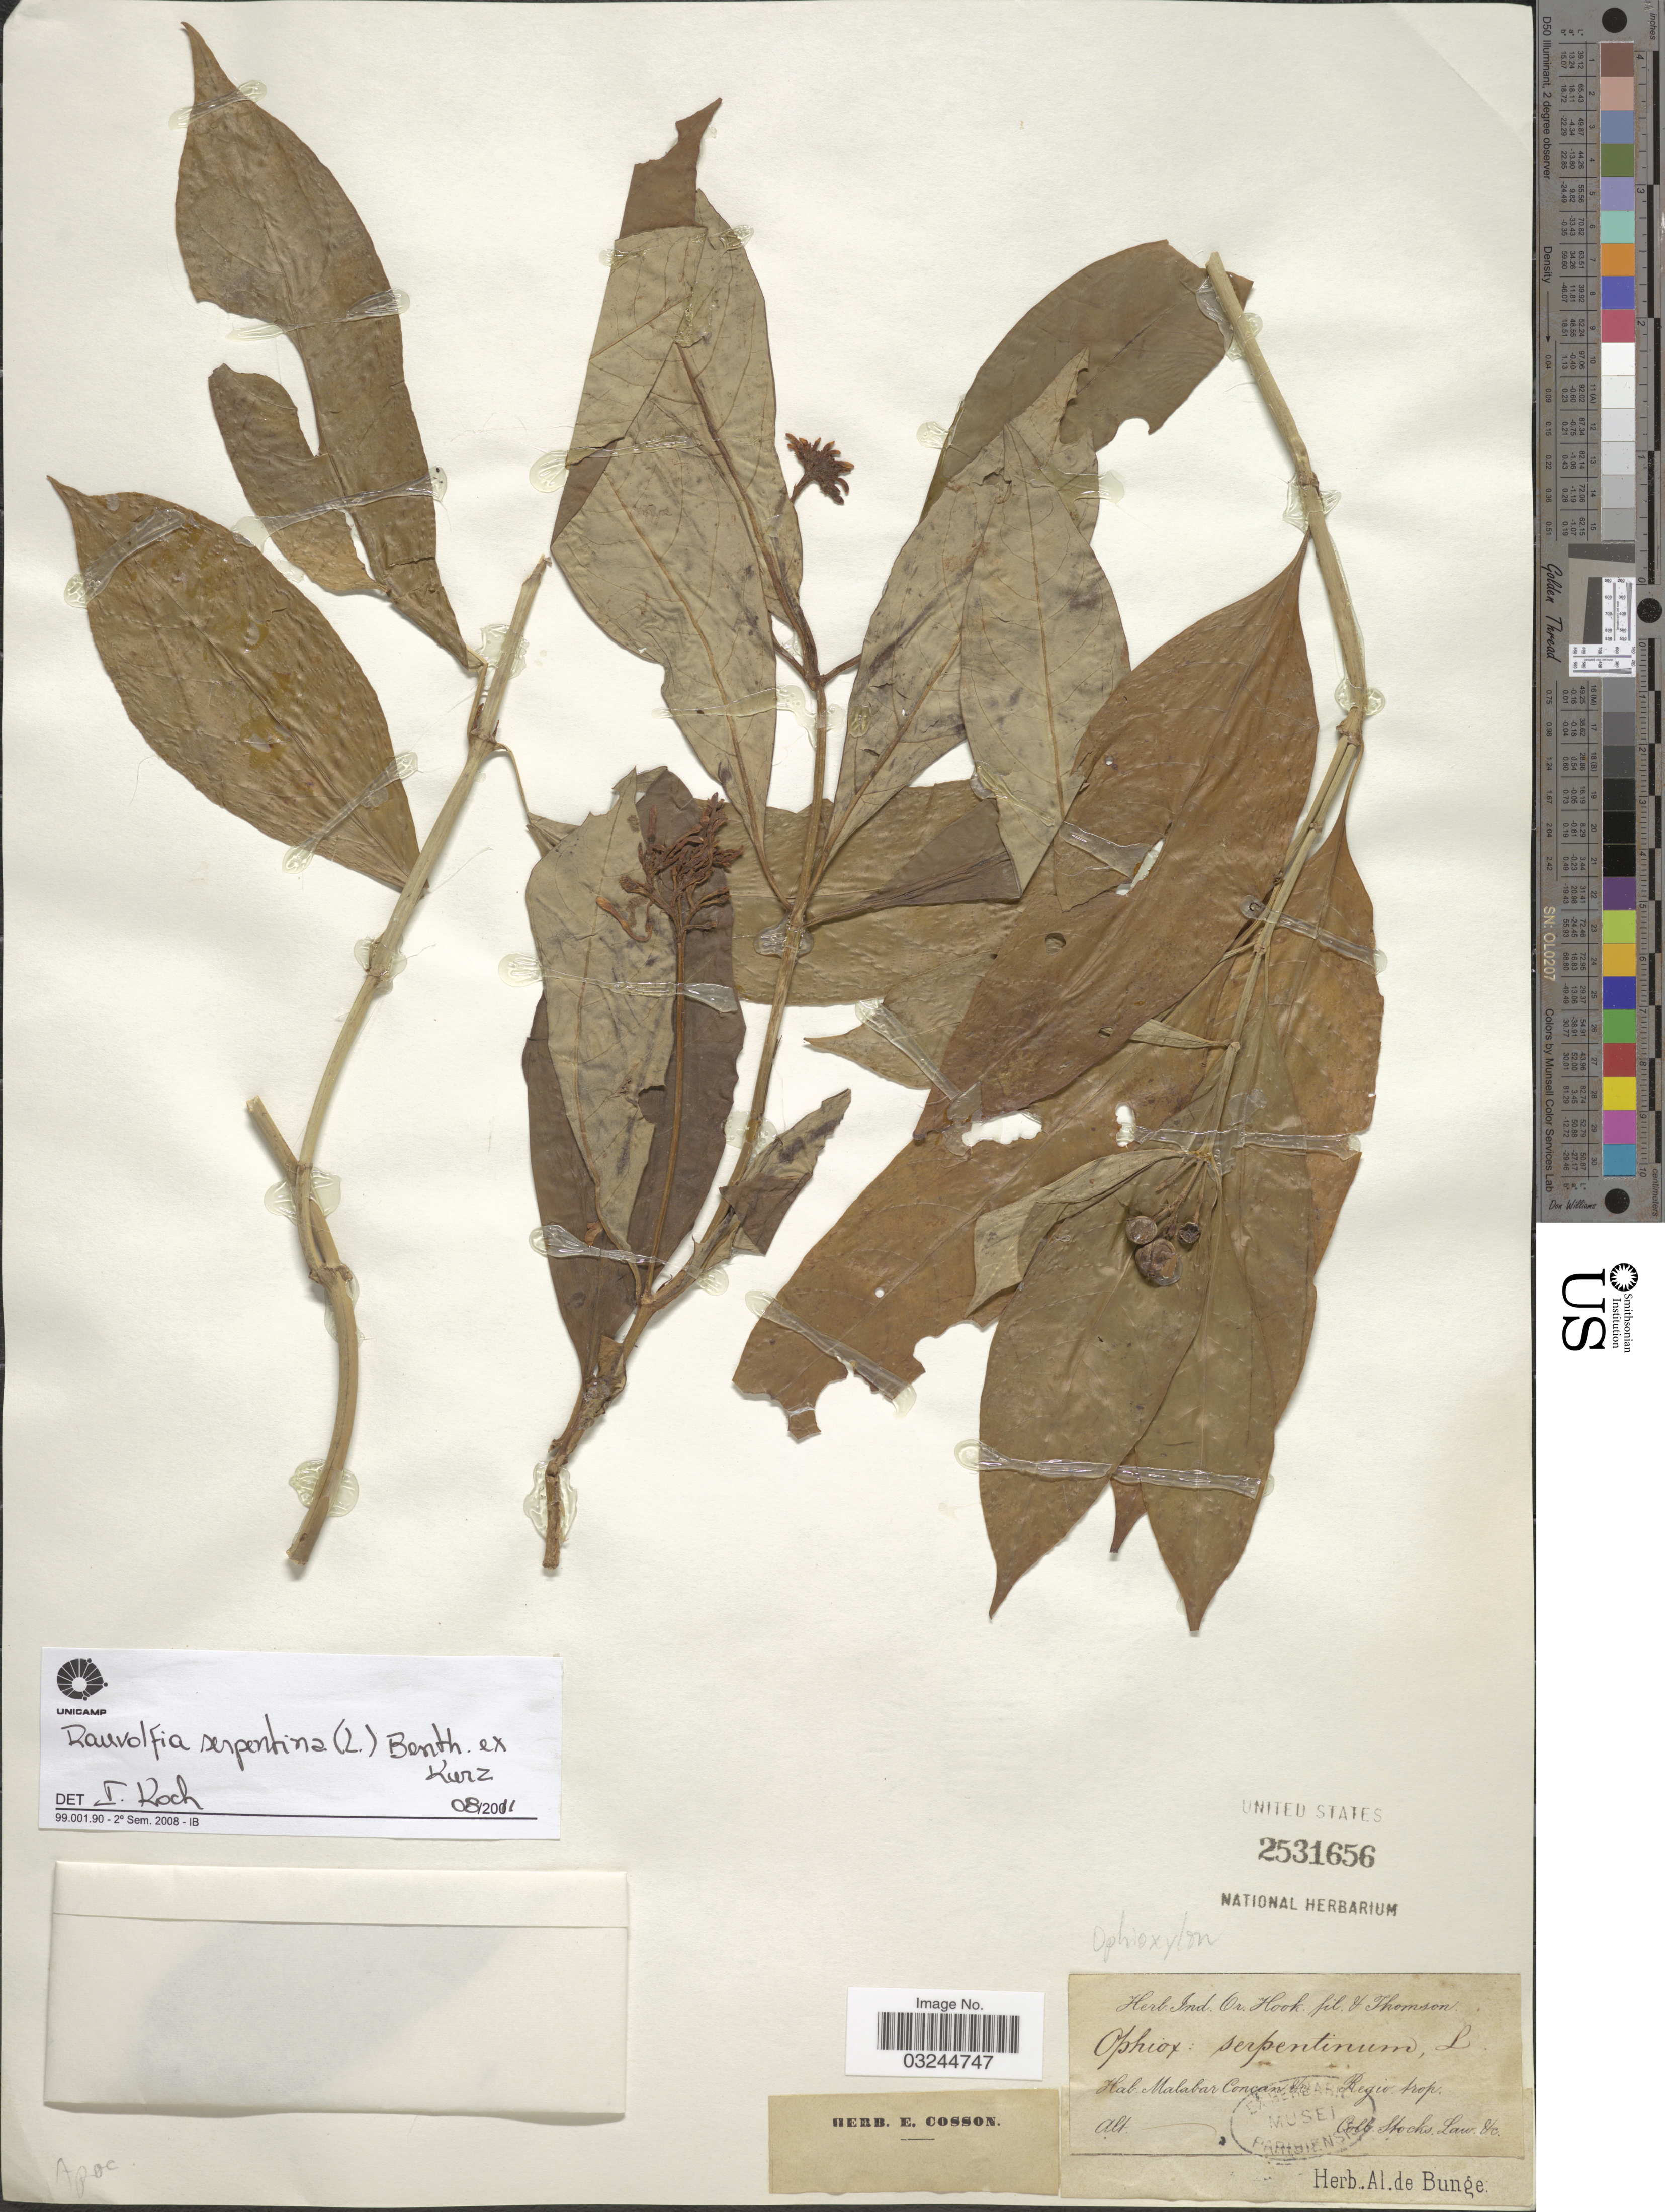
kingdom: Plantae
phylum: Tracheophyta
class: Magnoliopsida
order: Gentianales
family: Apocynaceae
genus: Rauvolfia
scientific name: Rauvolfia serpentina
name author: Benth. ex Kurz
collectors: J. Law & J. Stocks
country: India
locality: Malabar Concan &c. Regio trop.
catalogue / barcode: US 2531656